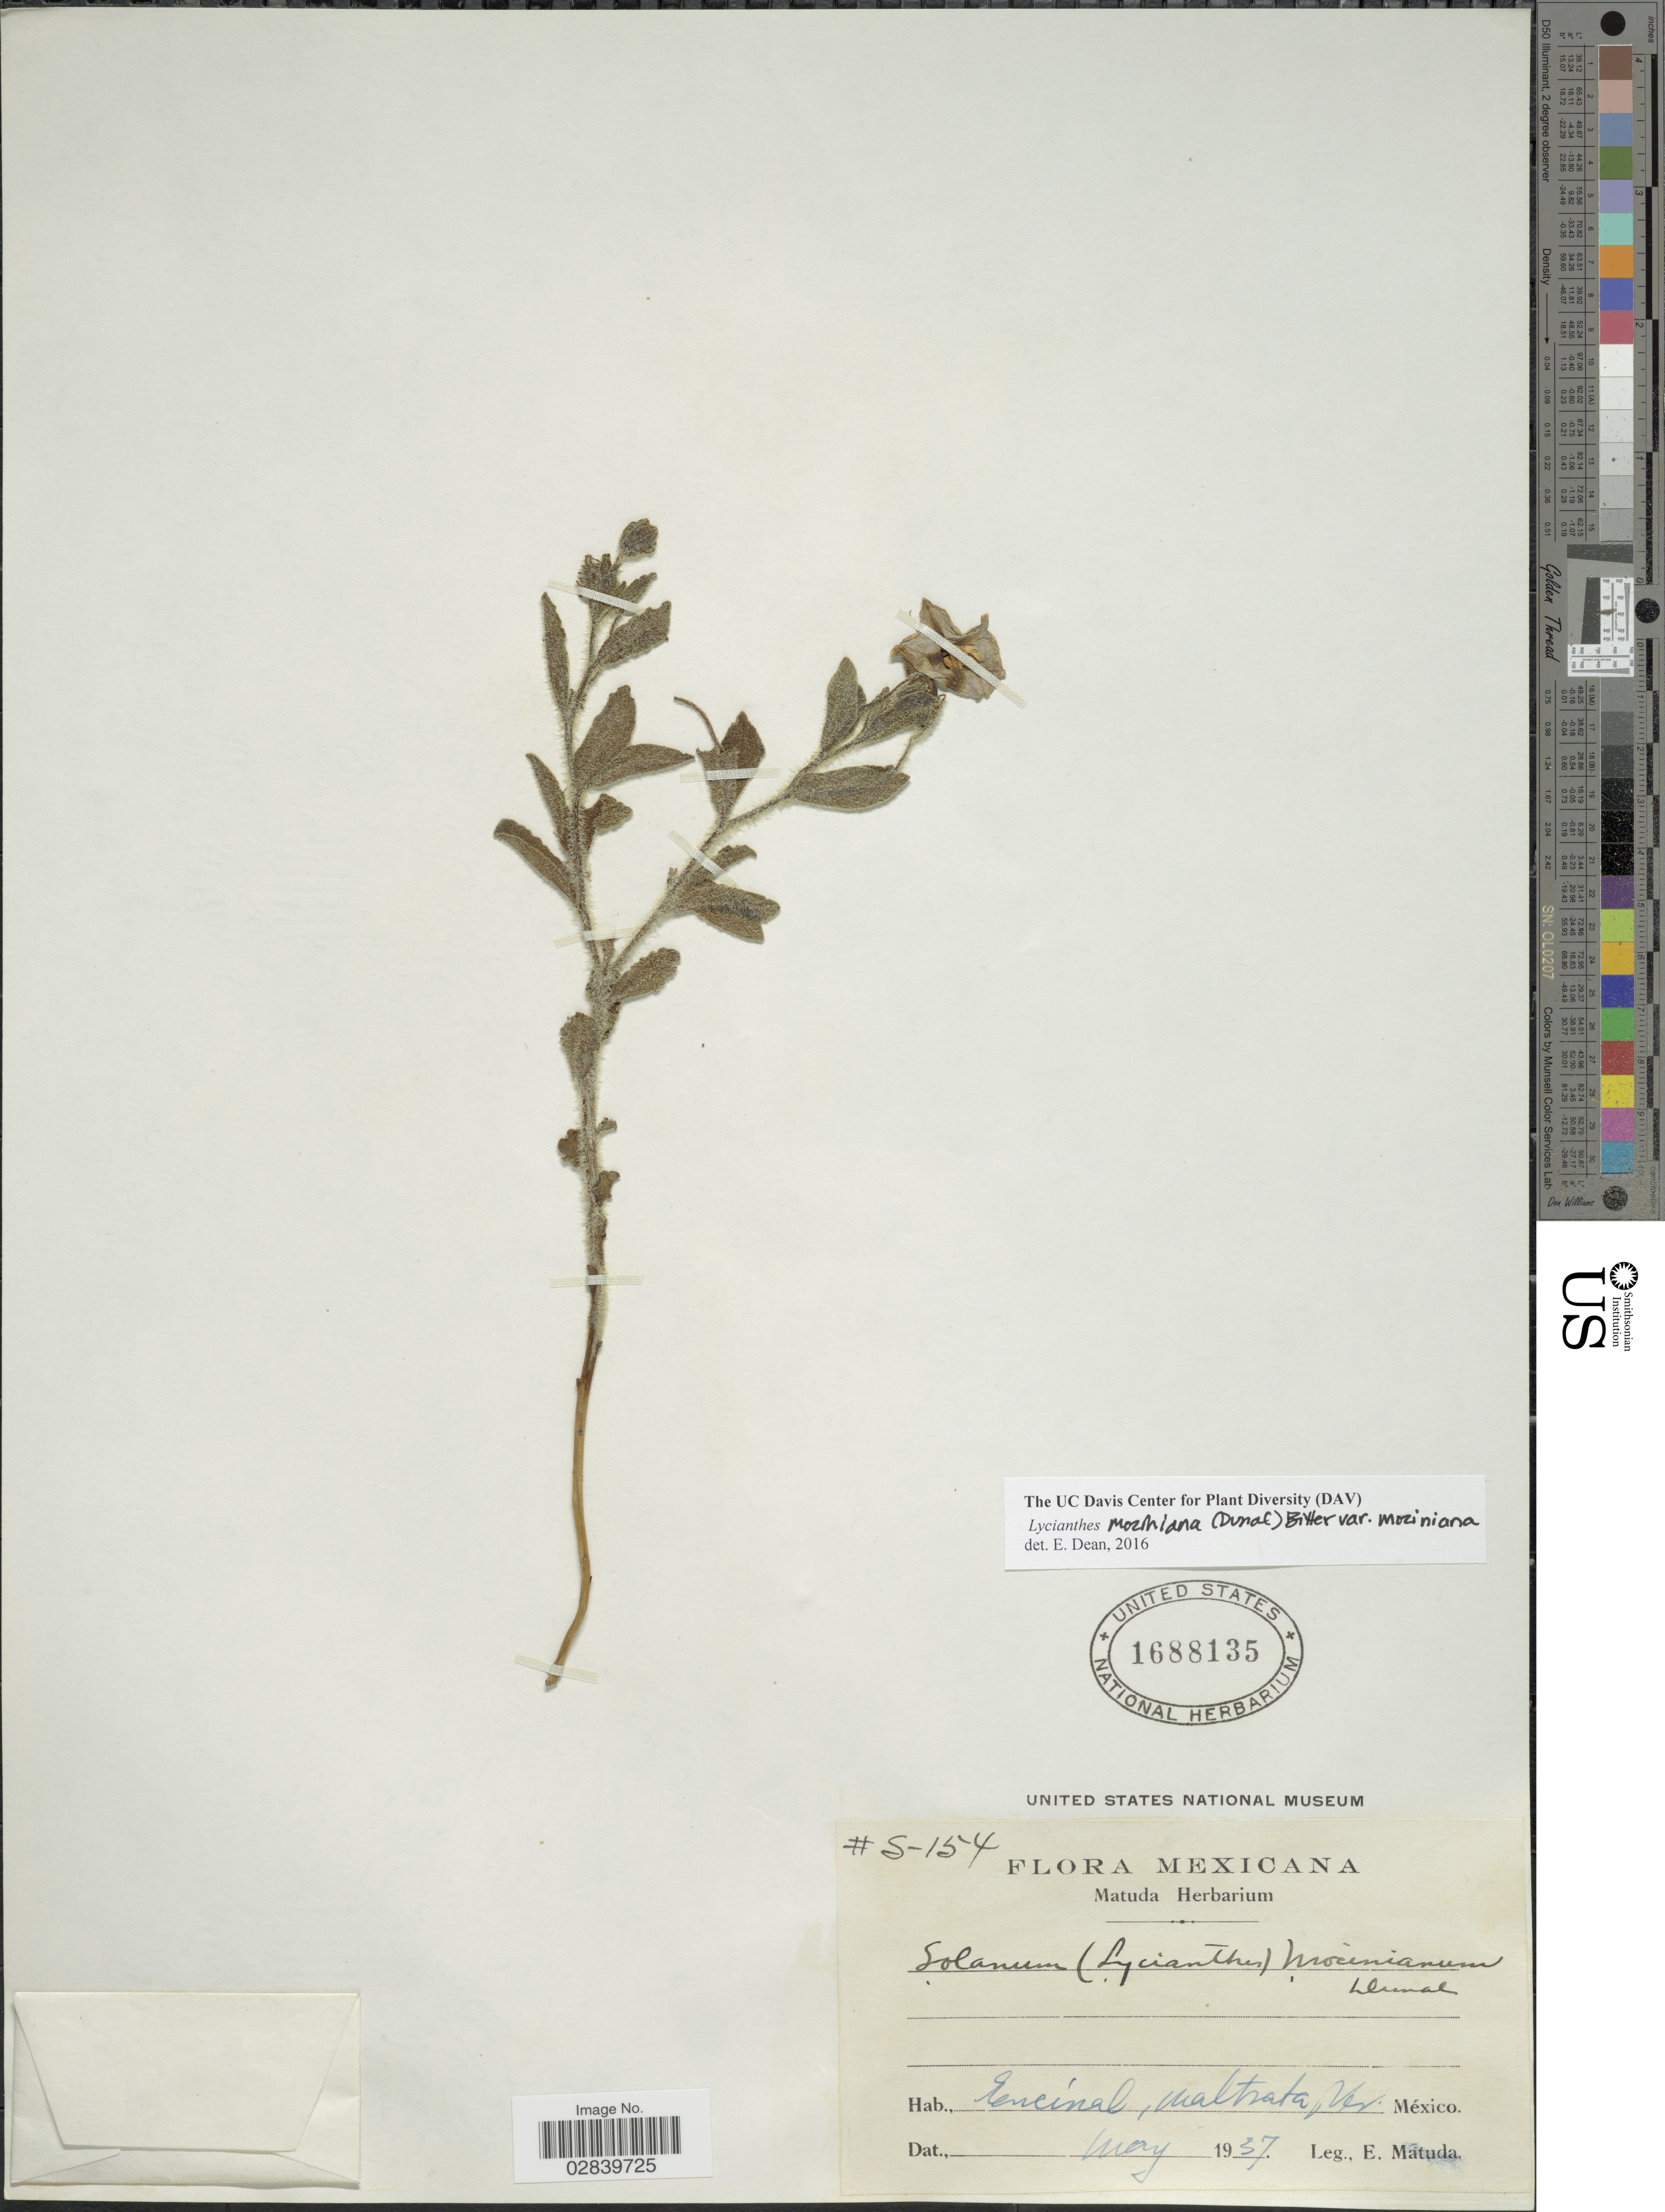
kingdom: Plantae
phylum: Tracheophyta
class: Magnoliopsida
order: Solanales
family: Solanaceae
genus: Lycianthes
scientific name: Lycianthes moziniana var. oaxacana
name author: E. Dean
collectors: E. Matuda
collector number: S-154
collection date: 1937-05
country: Mexico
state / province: Veracruz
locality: Encinal, Maltrata, Ver.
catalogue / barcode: US 1688135